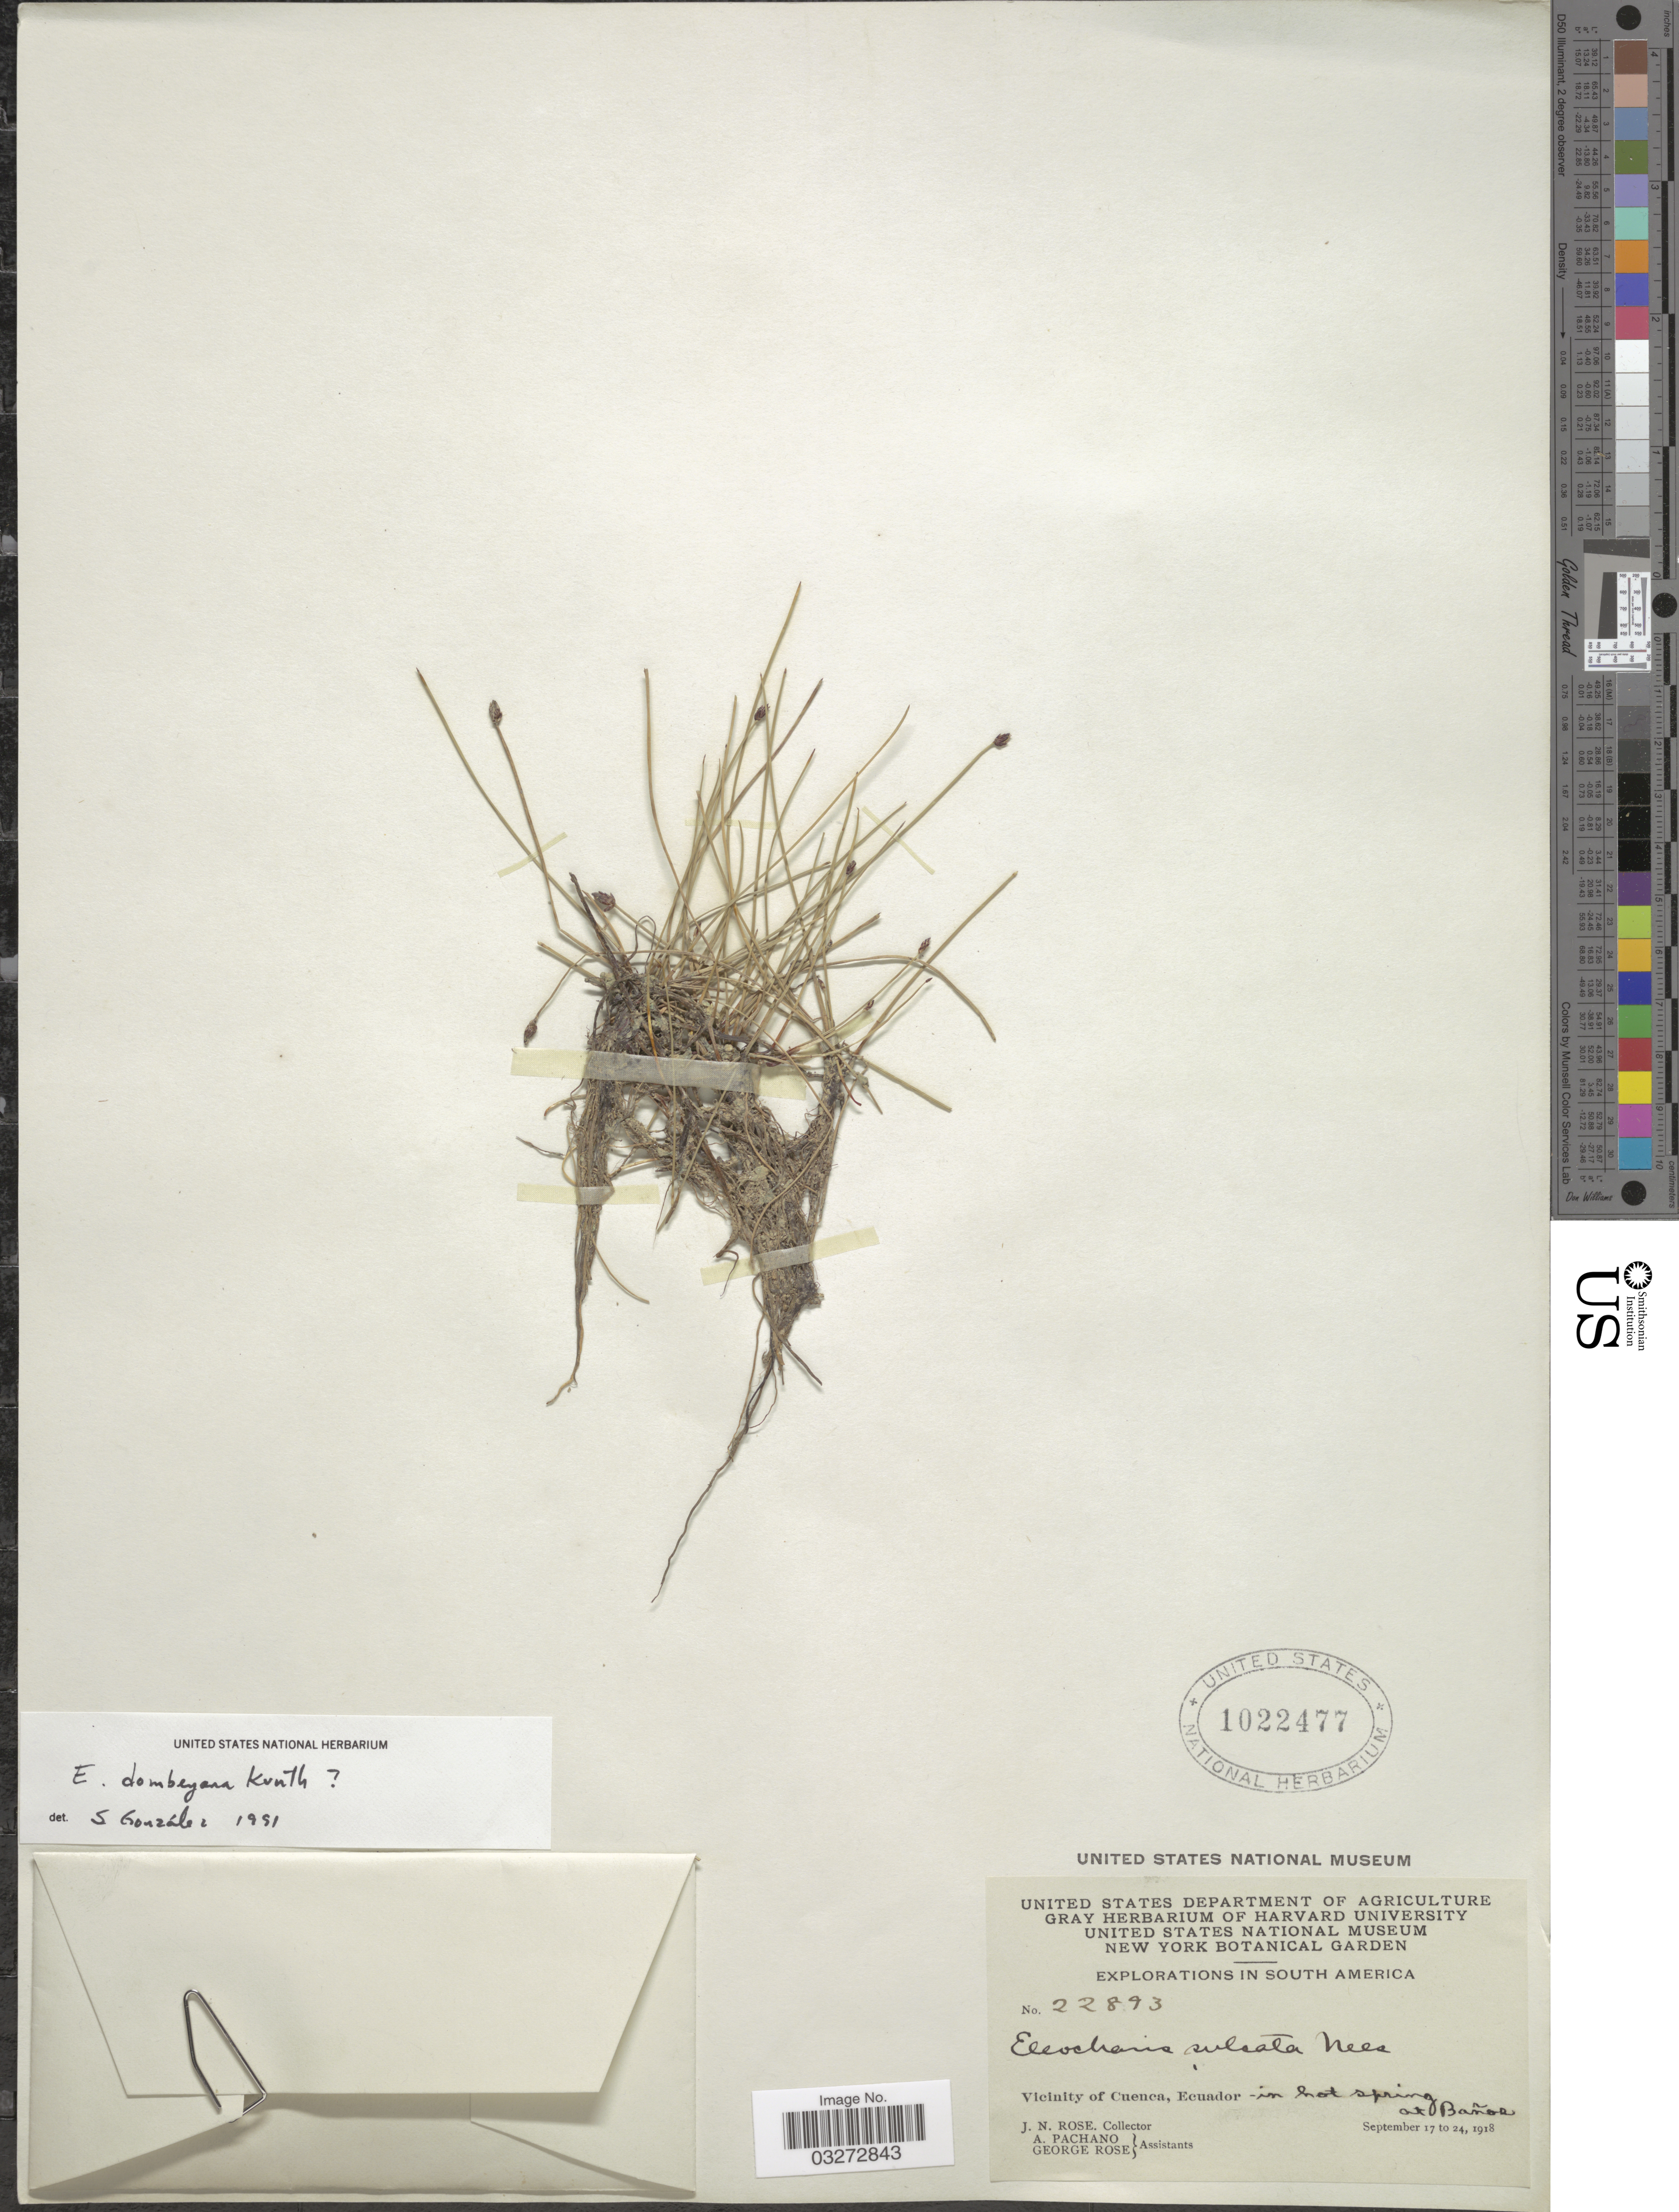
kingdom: Plantae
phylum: Tracheophyta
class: Liliopsida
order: Poales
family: Cyperaceae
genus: Eleocharis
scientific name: Eleocharis sp.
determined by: Strong, Mark T., (BOT), Smithsonian Institution - National Museum of Natural History (UNITED STATES)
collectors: J. N. Rose, A. Pachano & G. Rose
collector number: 22893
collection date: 1918-09-17/1918-09-24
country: Ecuador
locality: Vicinity of Cuenca, in hot spring at Baños.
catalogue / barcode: US 1022477